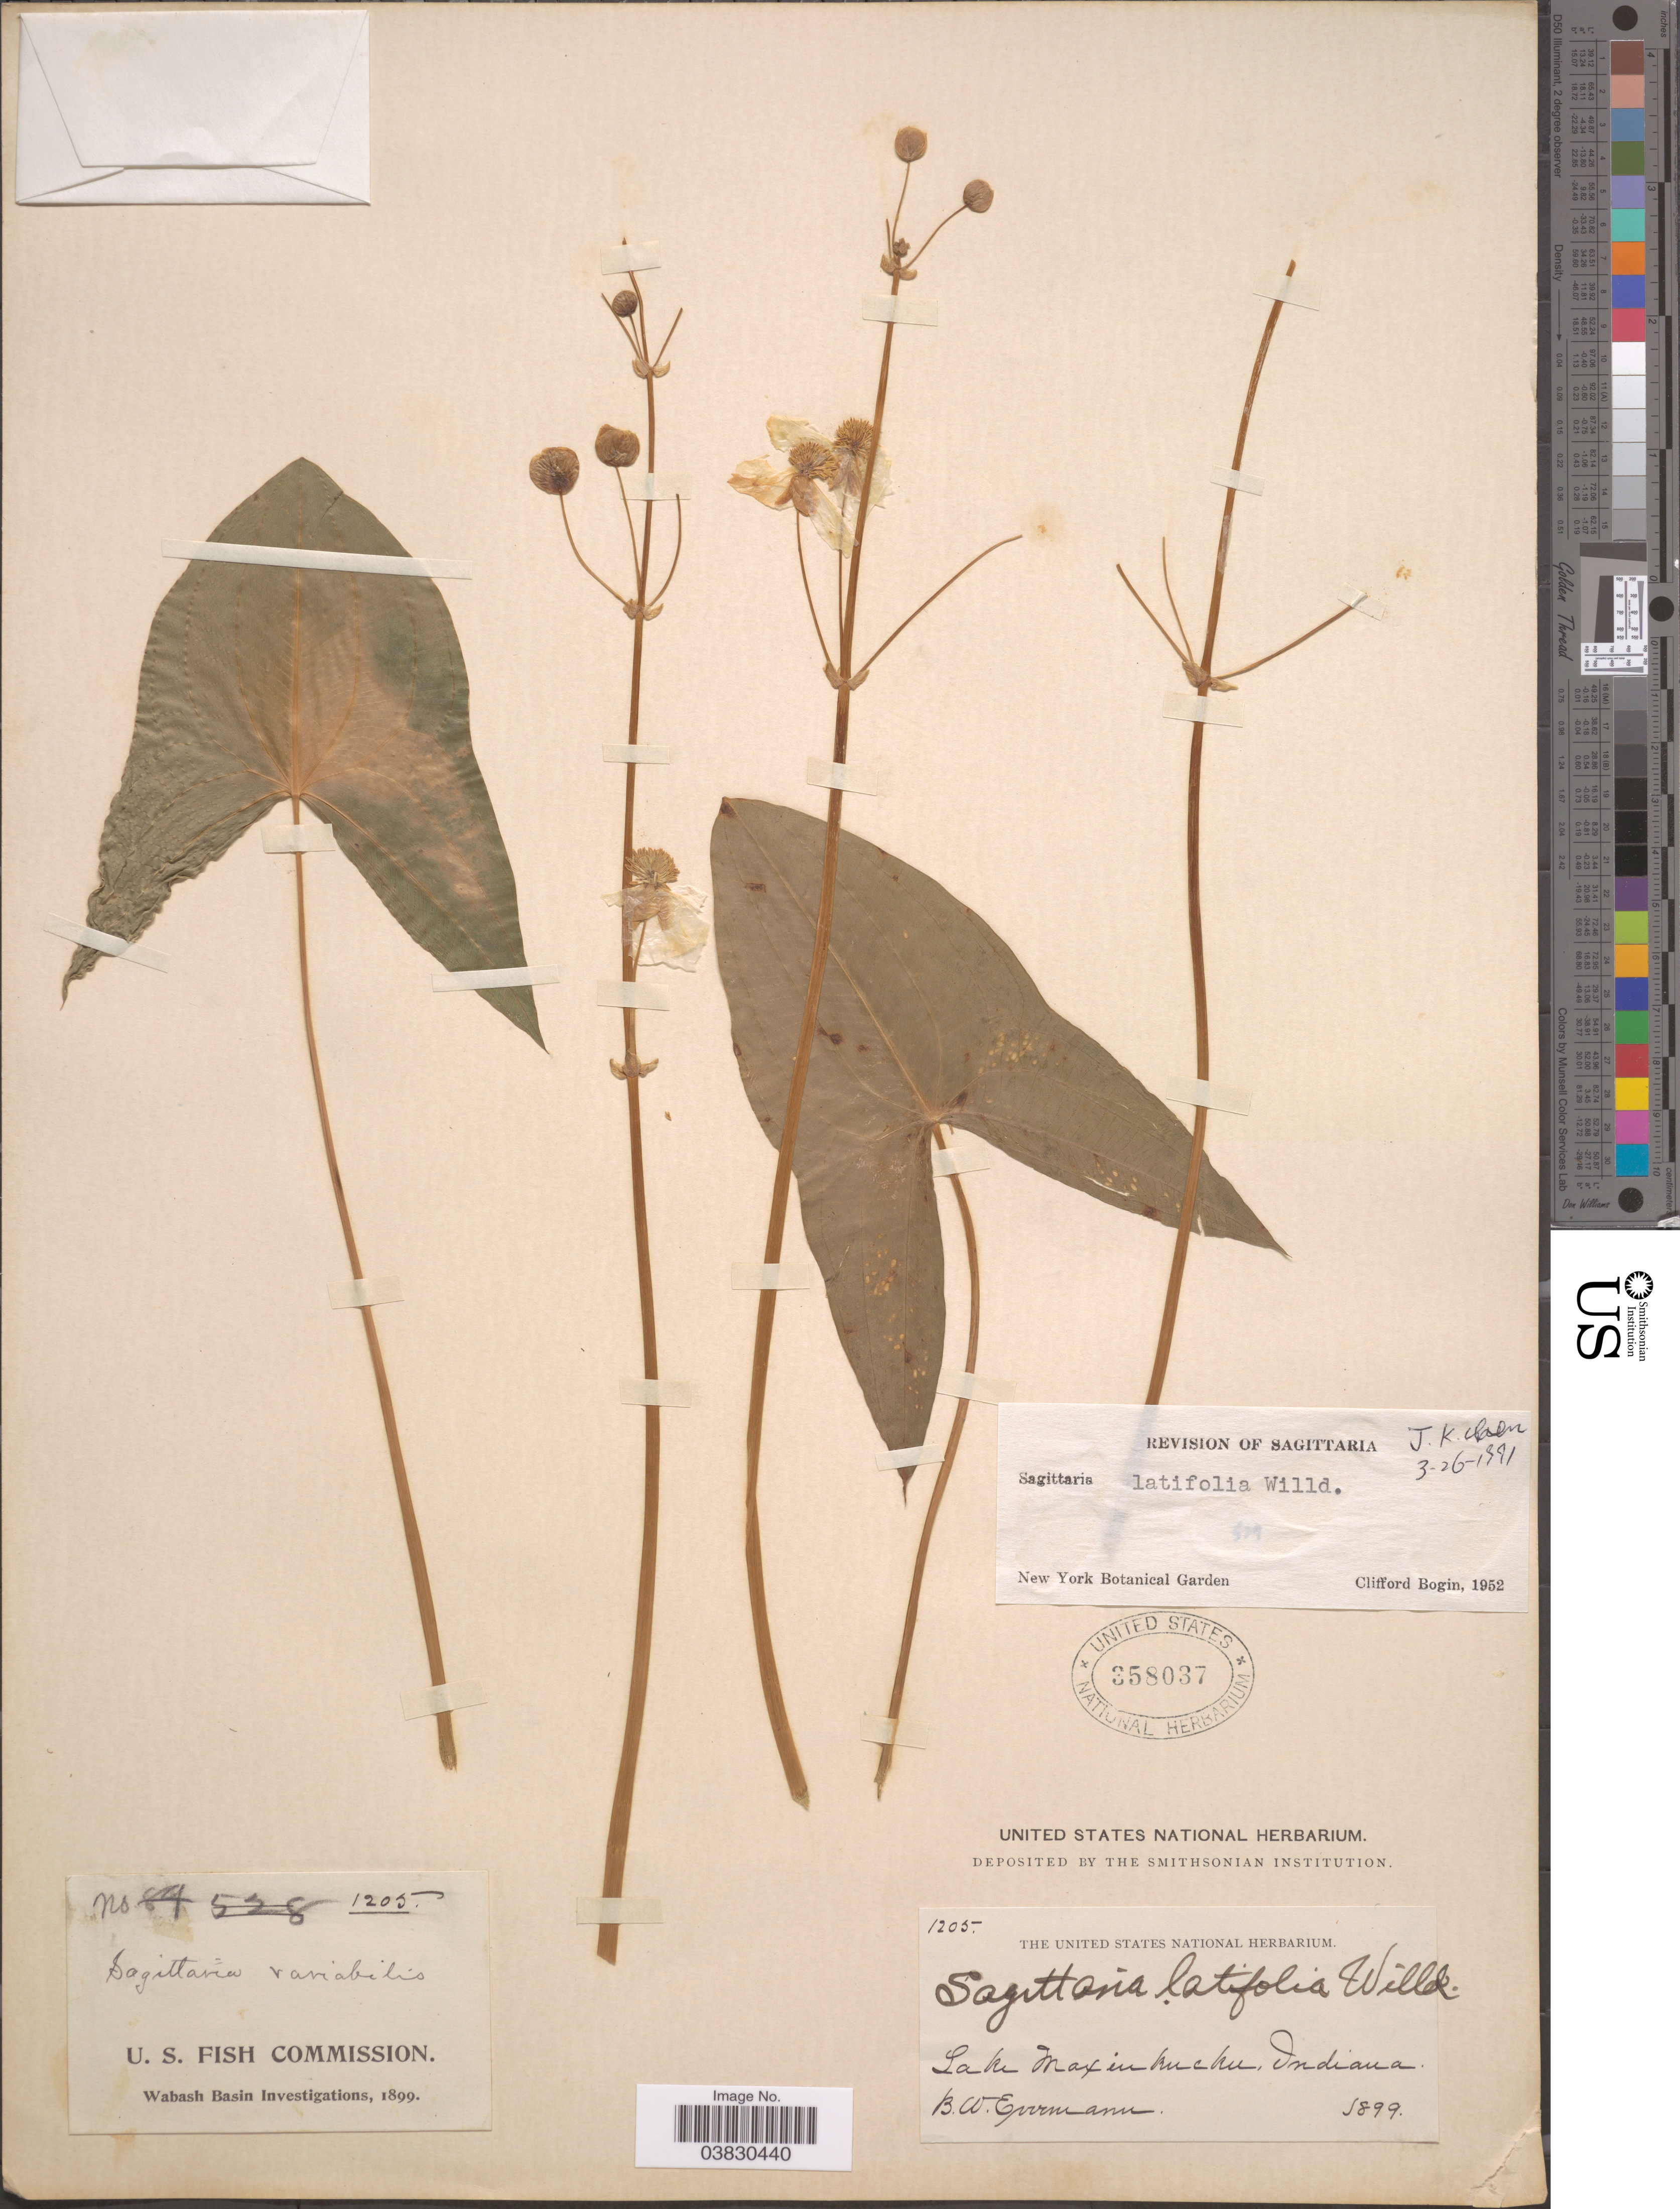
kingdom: Plantae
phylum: Tracheophyta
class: Liliopsida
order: Alismatales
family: Alismataceae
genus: Sagittaria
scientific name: Sagittaria latifolia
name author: Willd.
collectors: B. W. Evermann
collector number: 1205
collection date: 1899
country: United States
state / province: Indiana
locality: Lake Maxinkuckee.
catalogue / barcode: US 358037